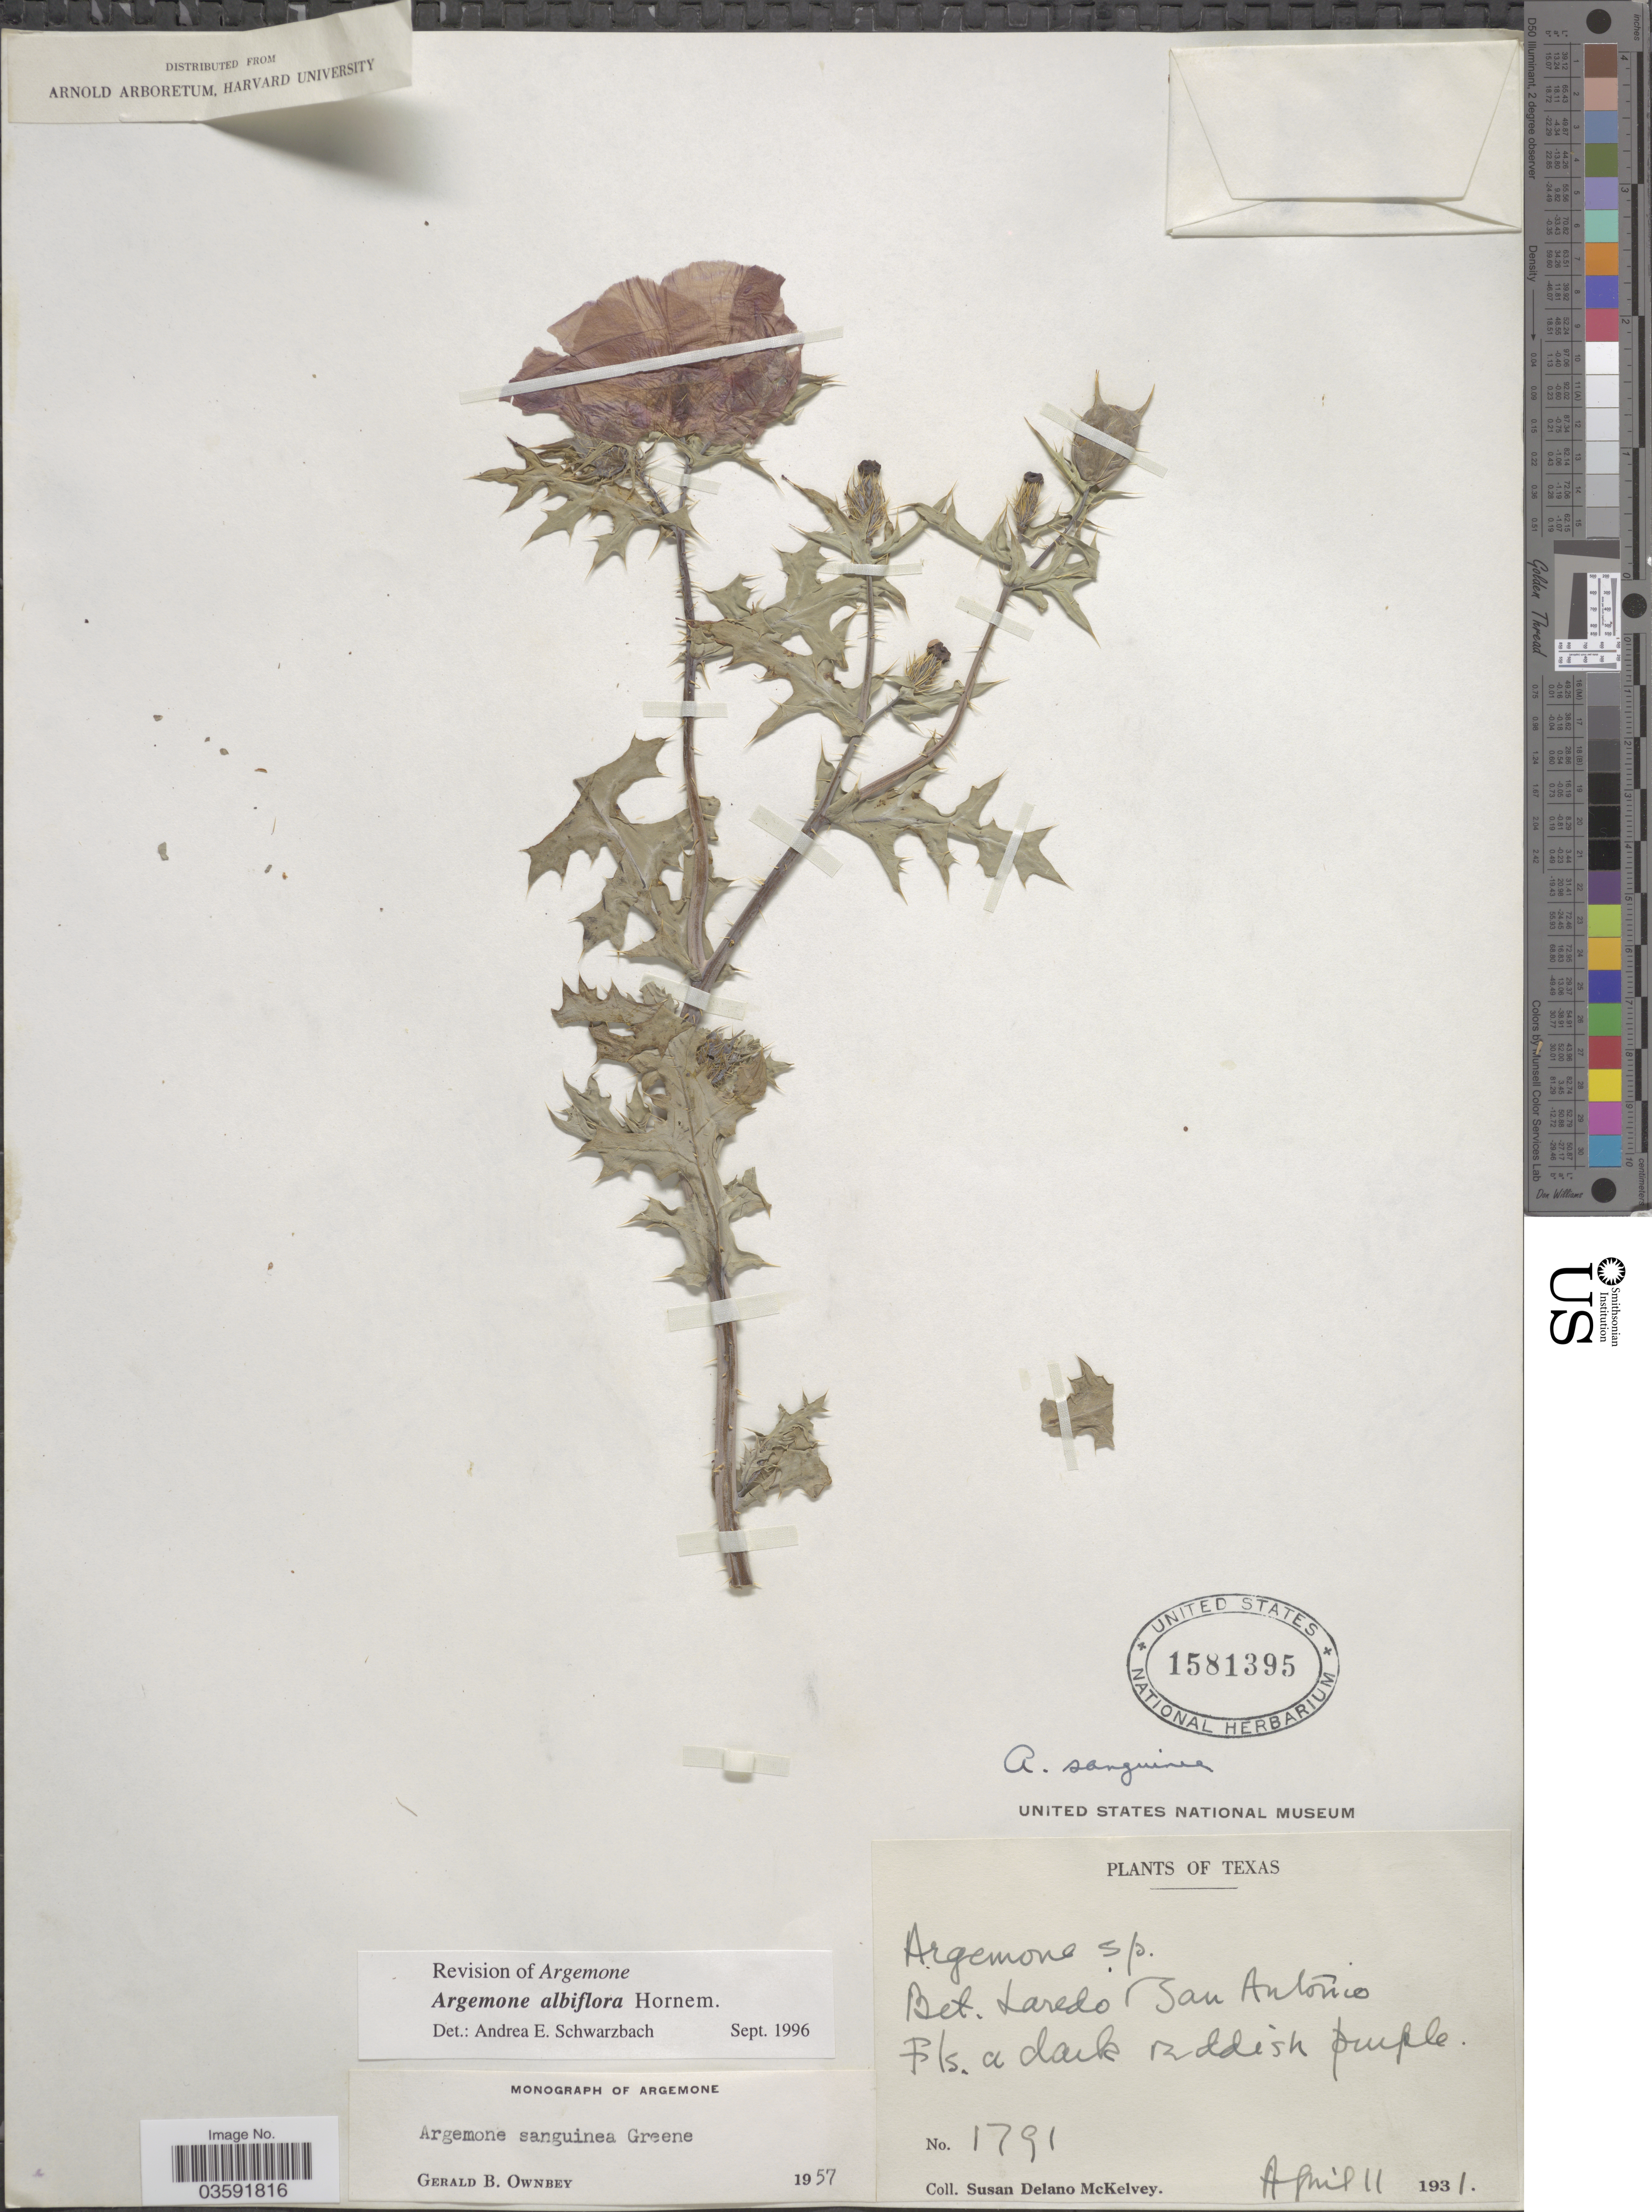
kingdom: Plantae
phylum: Tracheophyta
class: Magnoliopsida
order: Ranunculales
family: Papaveraceae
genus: Argemone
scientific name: Argemone albiflora subsp. albiflora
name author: Hornem.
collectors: S. A. McKelvey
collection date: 1931-04-11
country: United States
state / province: Texas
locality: Bet. Laredo + San Antonio.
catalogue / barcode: US 1581395